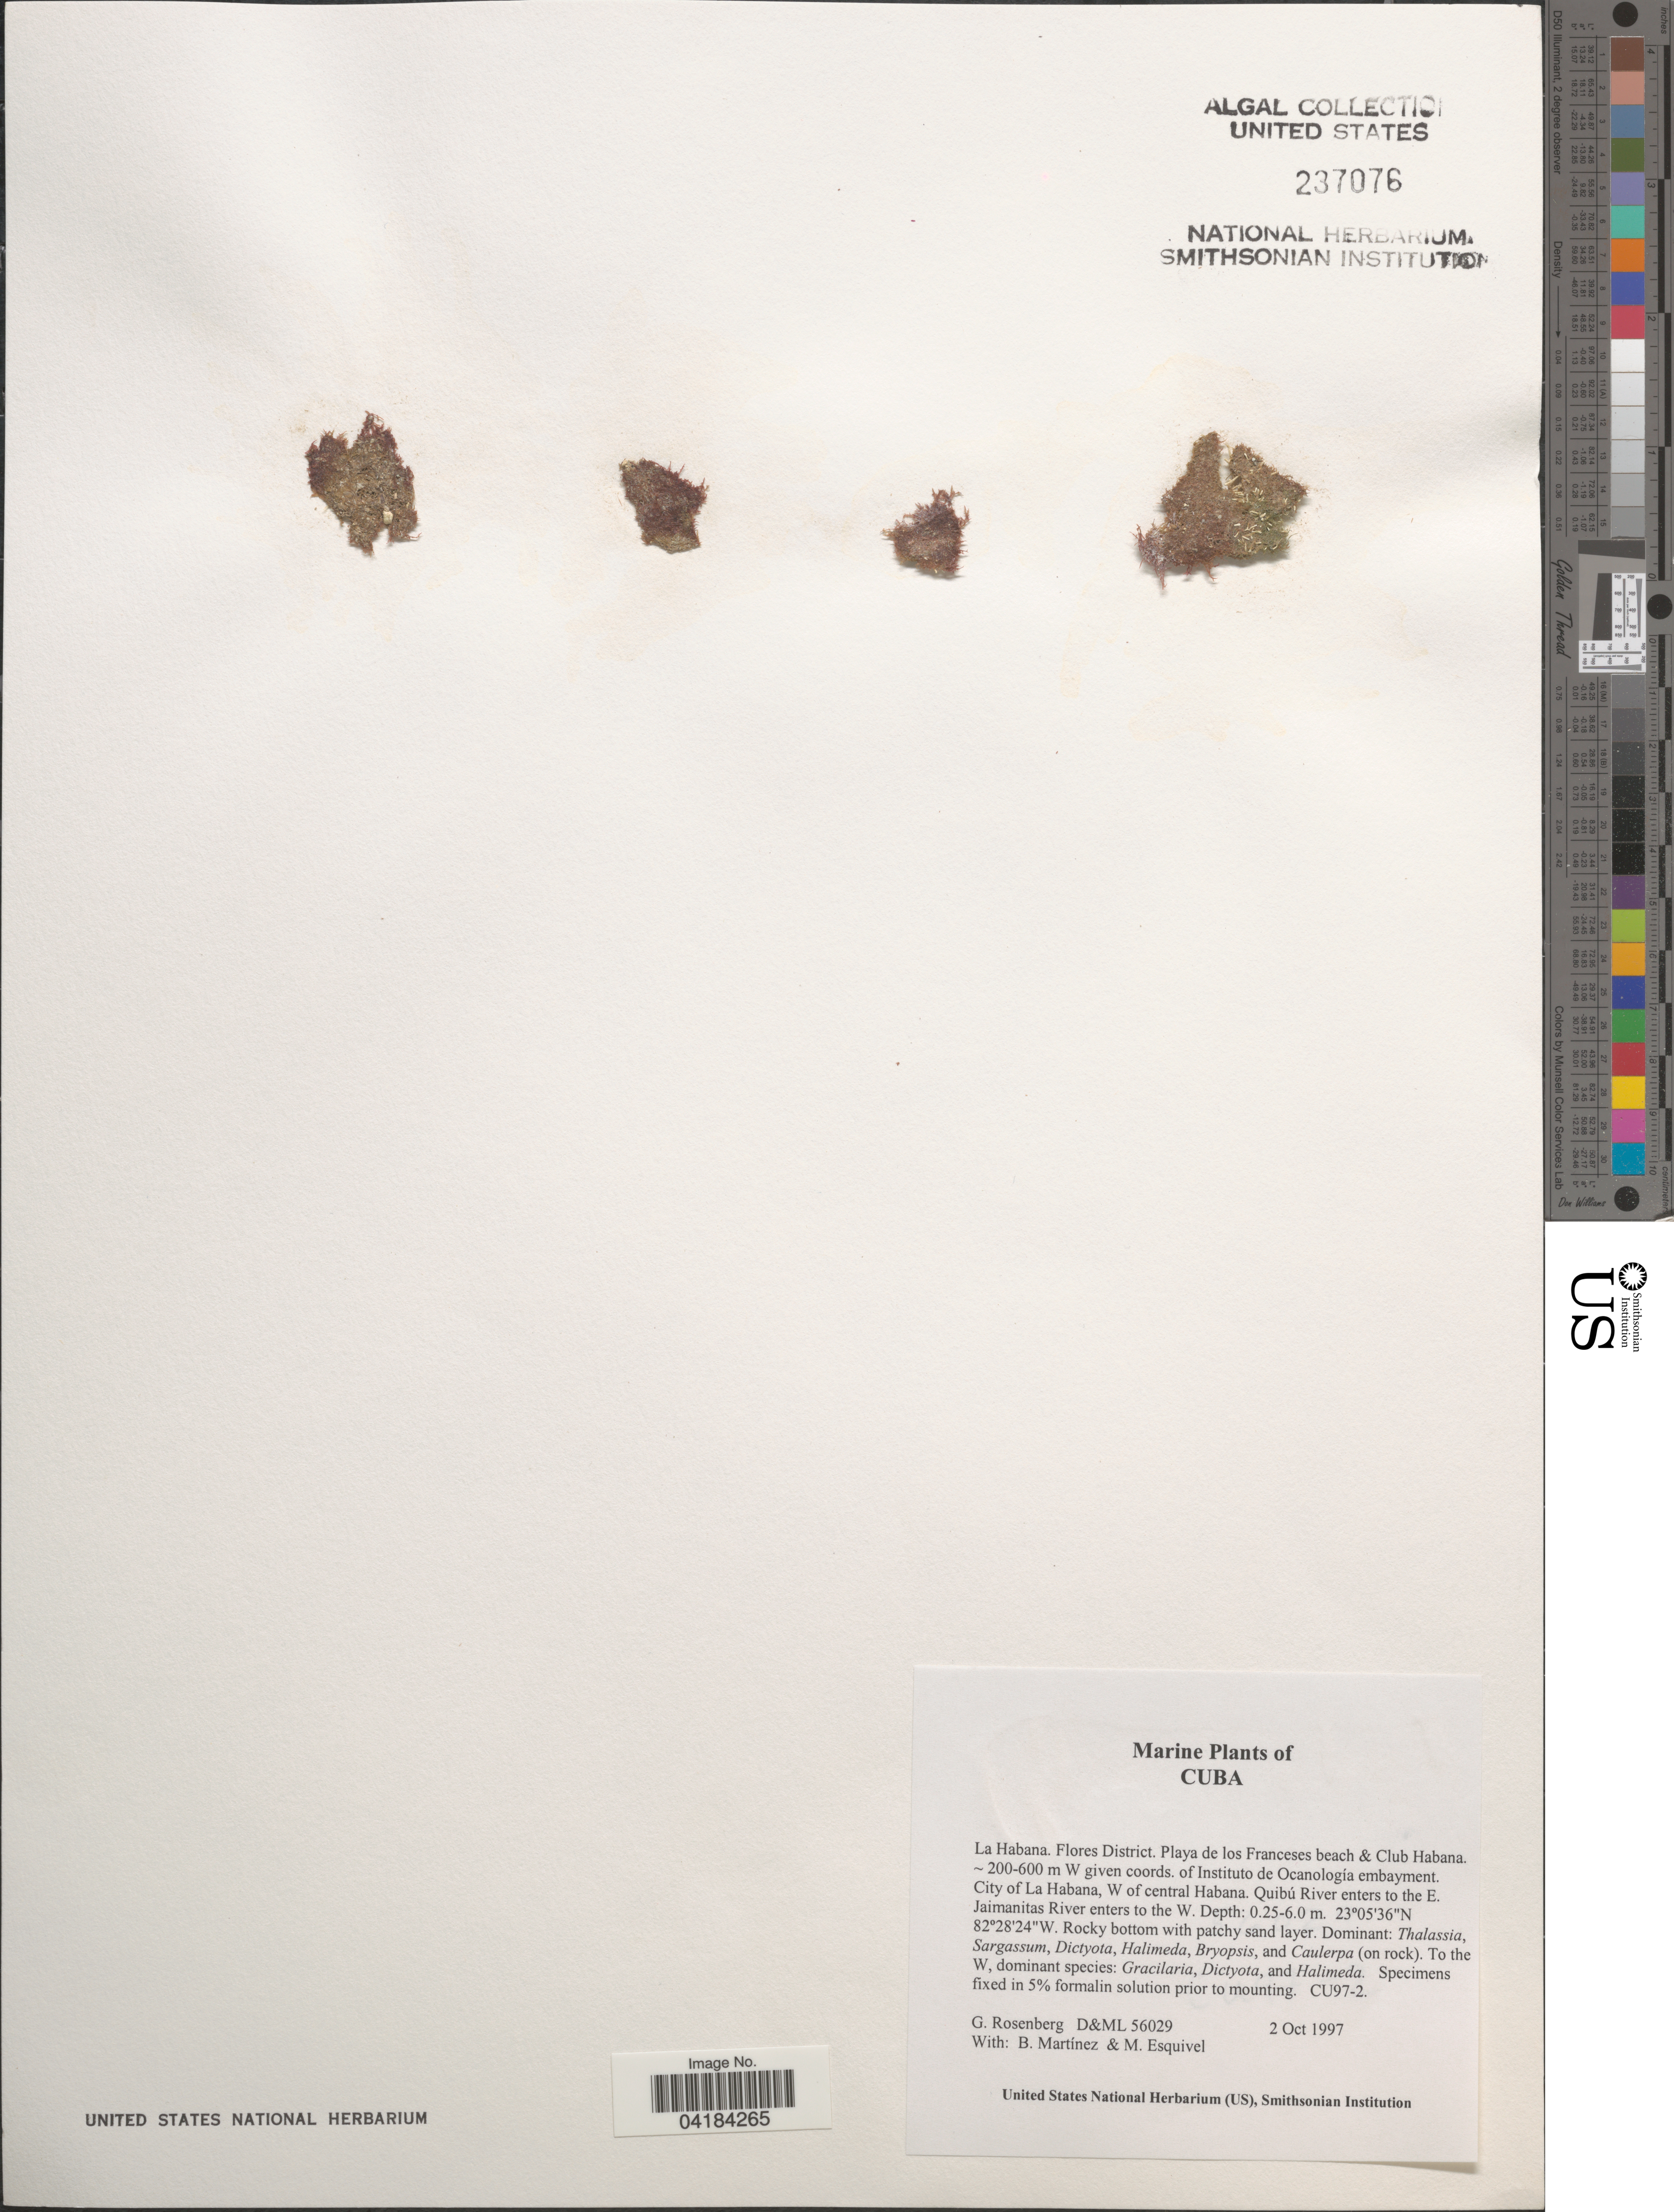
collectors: G. Rosenberg, B. Martinez & M. Esquivel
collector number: D&ML56029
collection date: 1997-10-02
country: Cuba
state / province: La Habana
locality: Flores District. Playa de los Franceses beach & Club Habana. ~ 200-600 m W given coords. of Instituto de Ocanología embayment. City of La Habana, W of central Habana. Quibú River enters to the E. Jaimanitas River enters to the W.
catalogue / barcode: US 237076